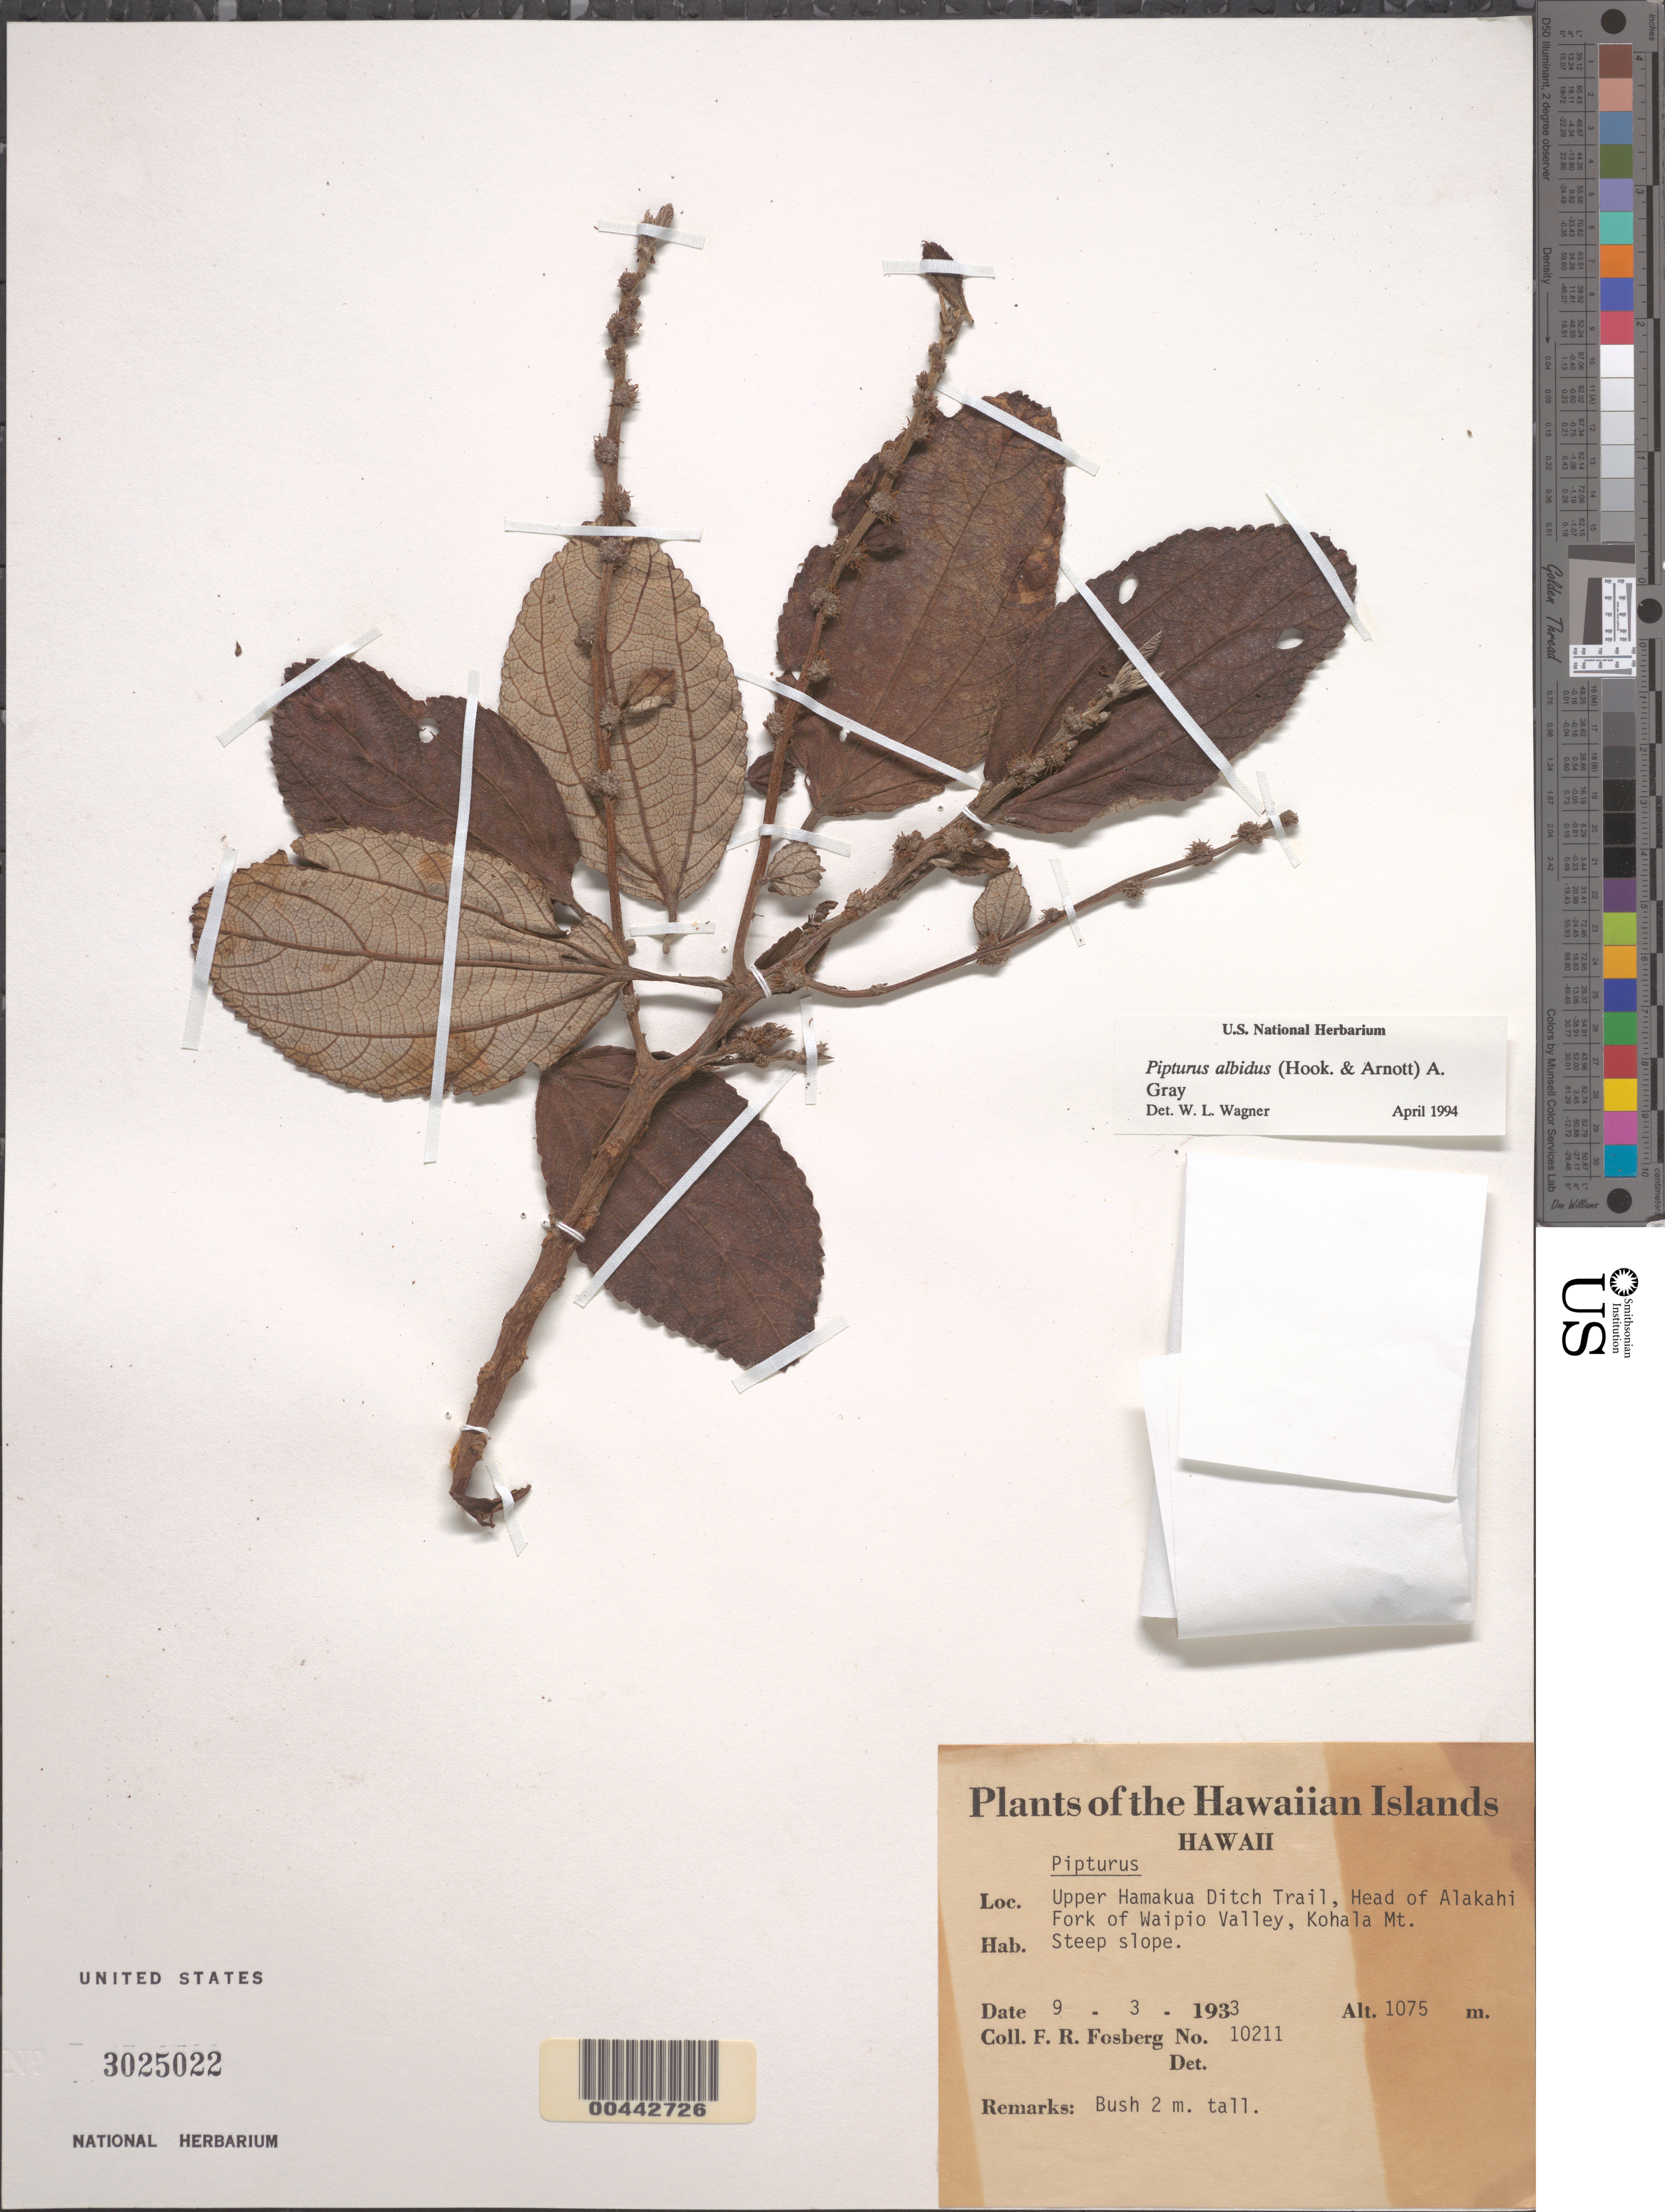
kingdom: Plantae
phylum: Tracheophyta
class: Magnoliopsida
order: Rosales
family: Urticaceae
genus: Pipturus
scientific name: Pipturus albidus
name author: (Hook. & Arn.) A. Gray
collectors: F. R. Fosberg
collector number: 10211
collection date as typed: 9 Mar 1933 or 3 Sep 1933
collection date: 1933-03-09 or 1933-09-03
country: United States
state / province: Hawaii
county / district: Hawaii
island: Hawaii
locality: Upper Hamakua Ditch Trail, Head of Alakahi Fork of Waipio Valley, Kohala Mt.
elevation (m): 1075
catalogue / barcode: US 3025022